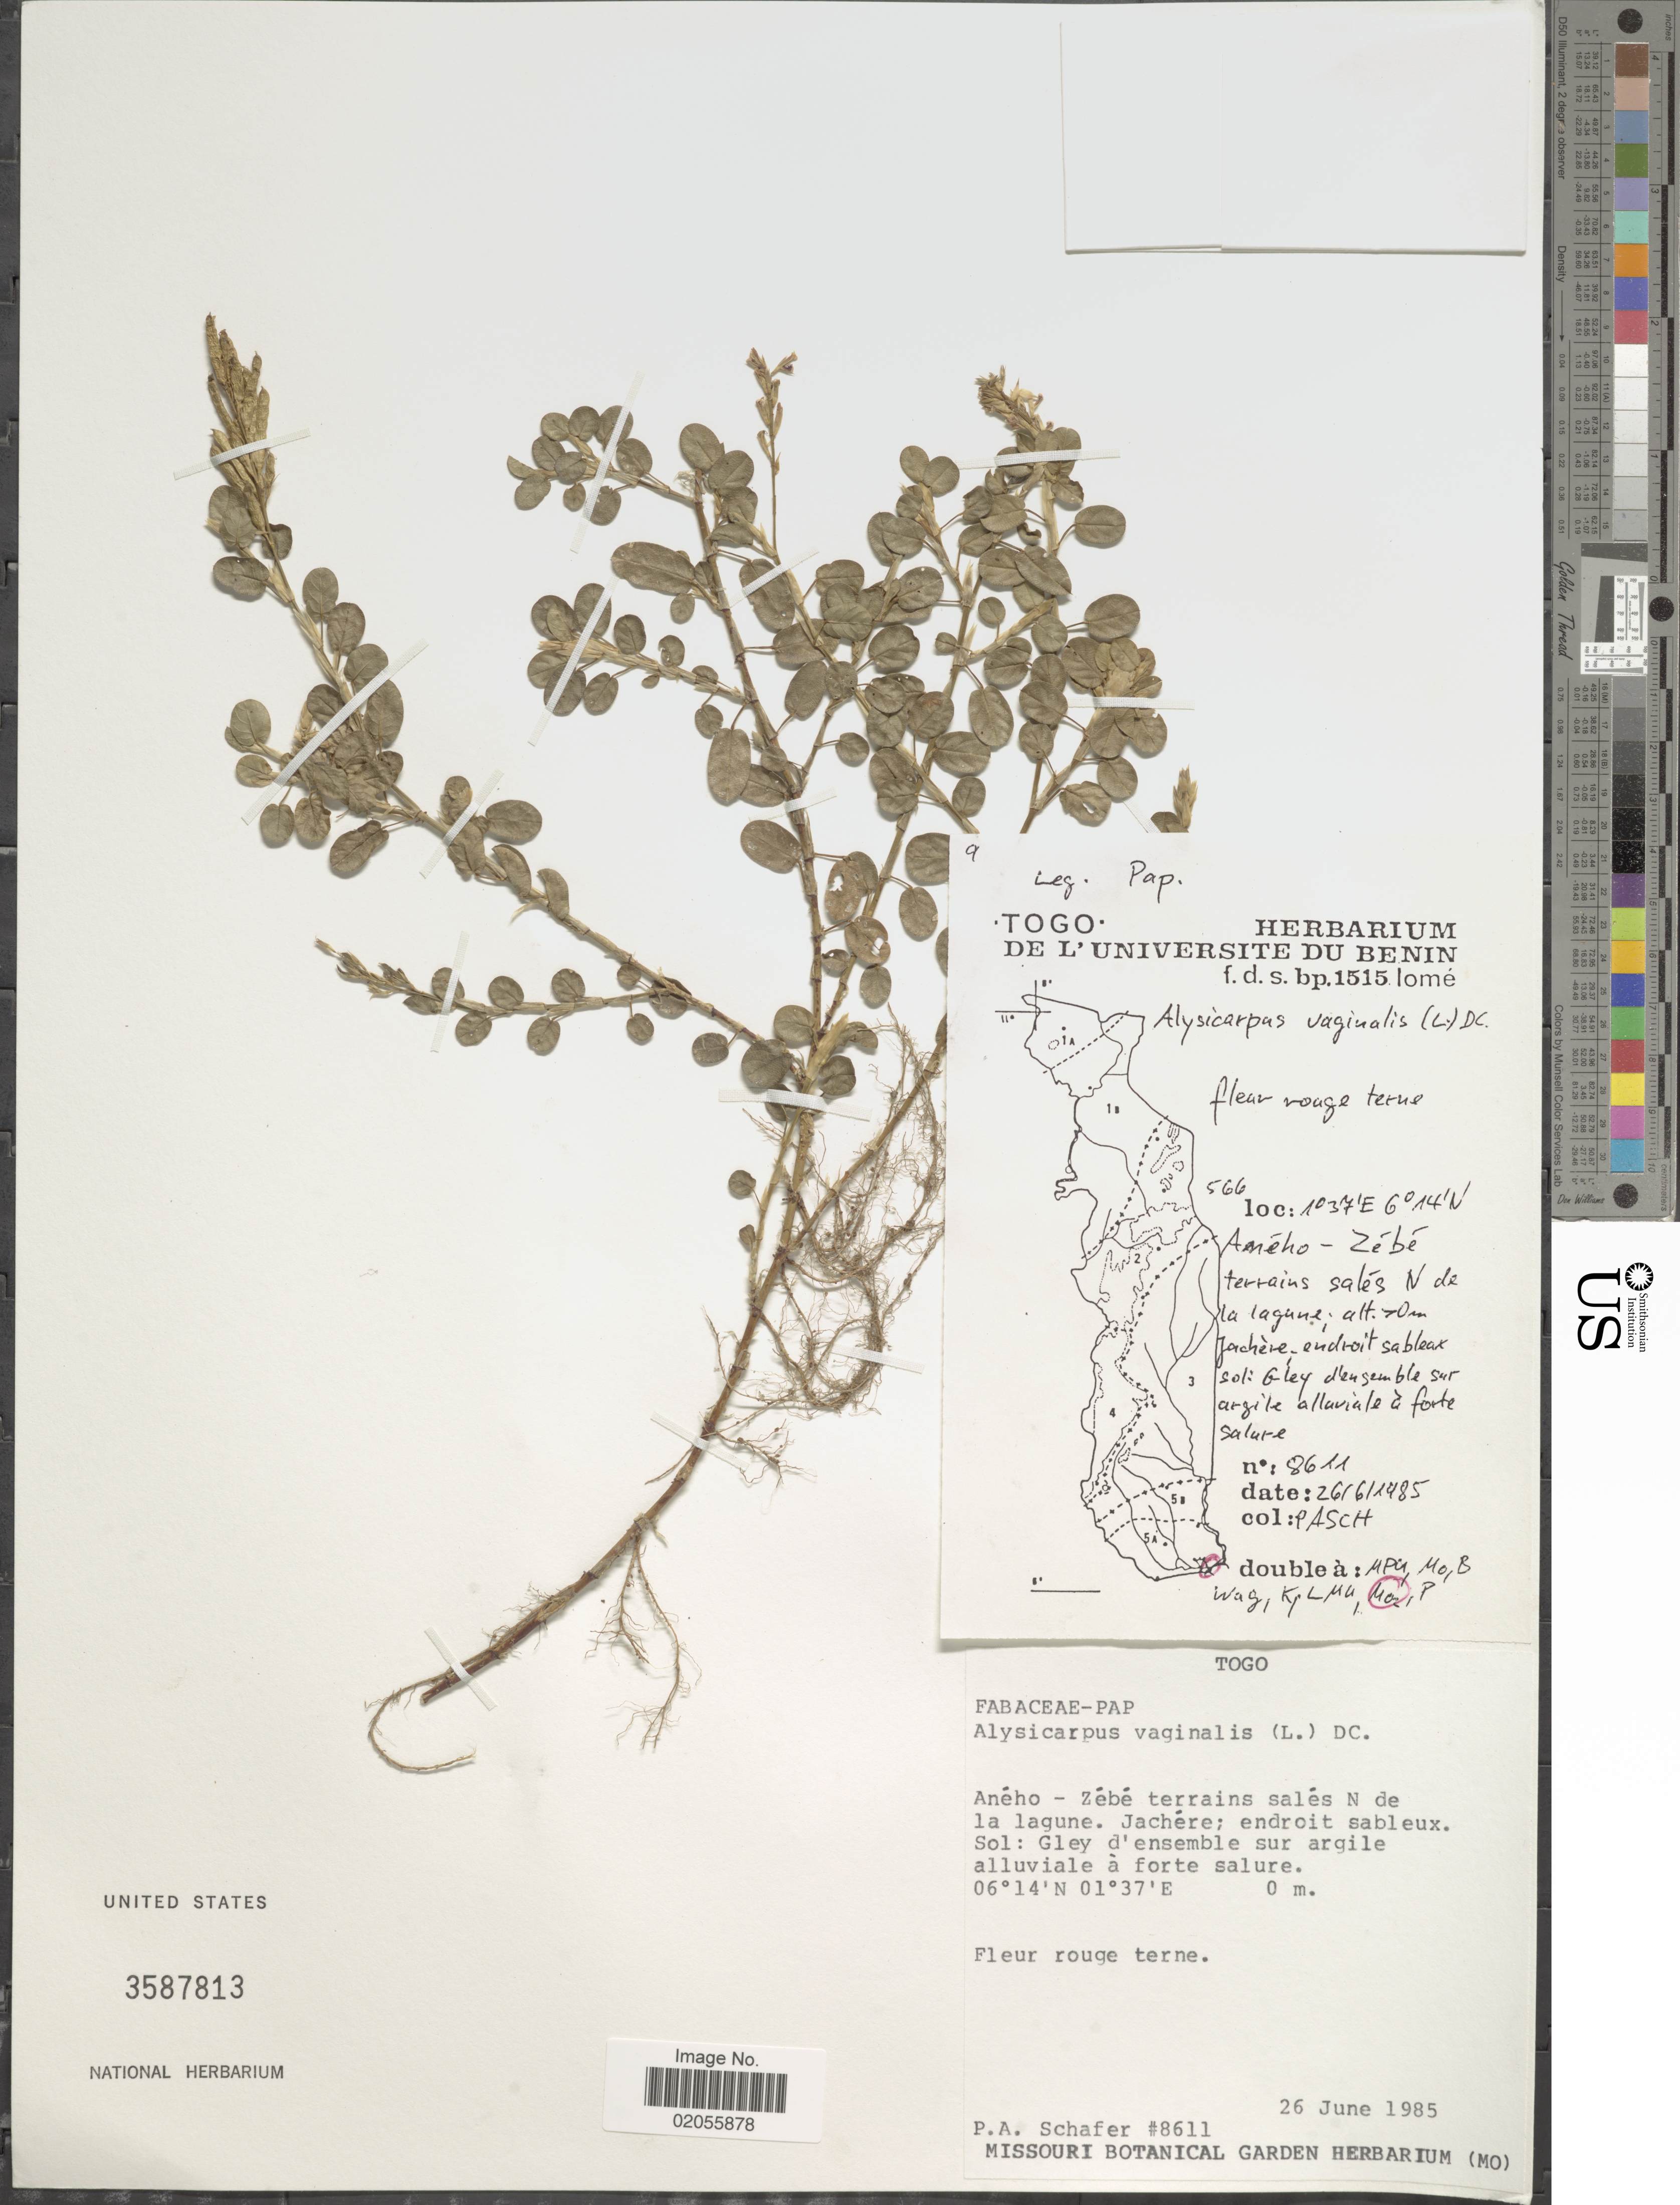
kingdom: Plantae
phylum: Tracheophyta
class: Magnoliopsida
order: Fabales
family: Fabaceae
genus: Alysicarpus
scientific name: Alysicarpus vaginalis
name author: (L.) DC.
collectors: P. Schafer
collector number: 8611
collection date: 1985-06-26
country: Togo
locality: Aneho-Zebe terrains sales N de la lagune. jachere; endroit sableux. Sol. Gley d'ensemble sur argile alluviale a forte salure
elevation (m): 0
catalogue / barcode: US 3587813